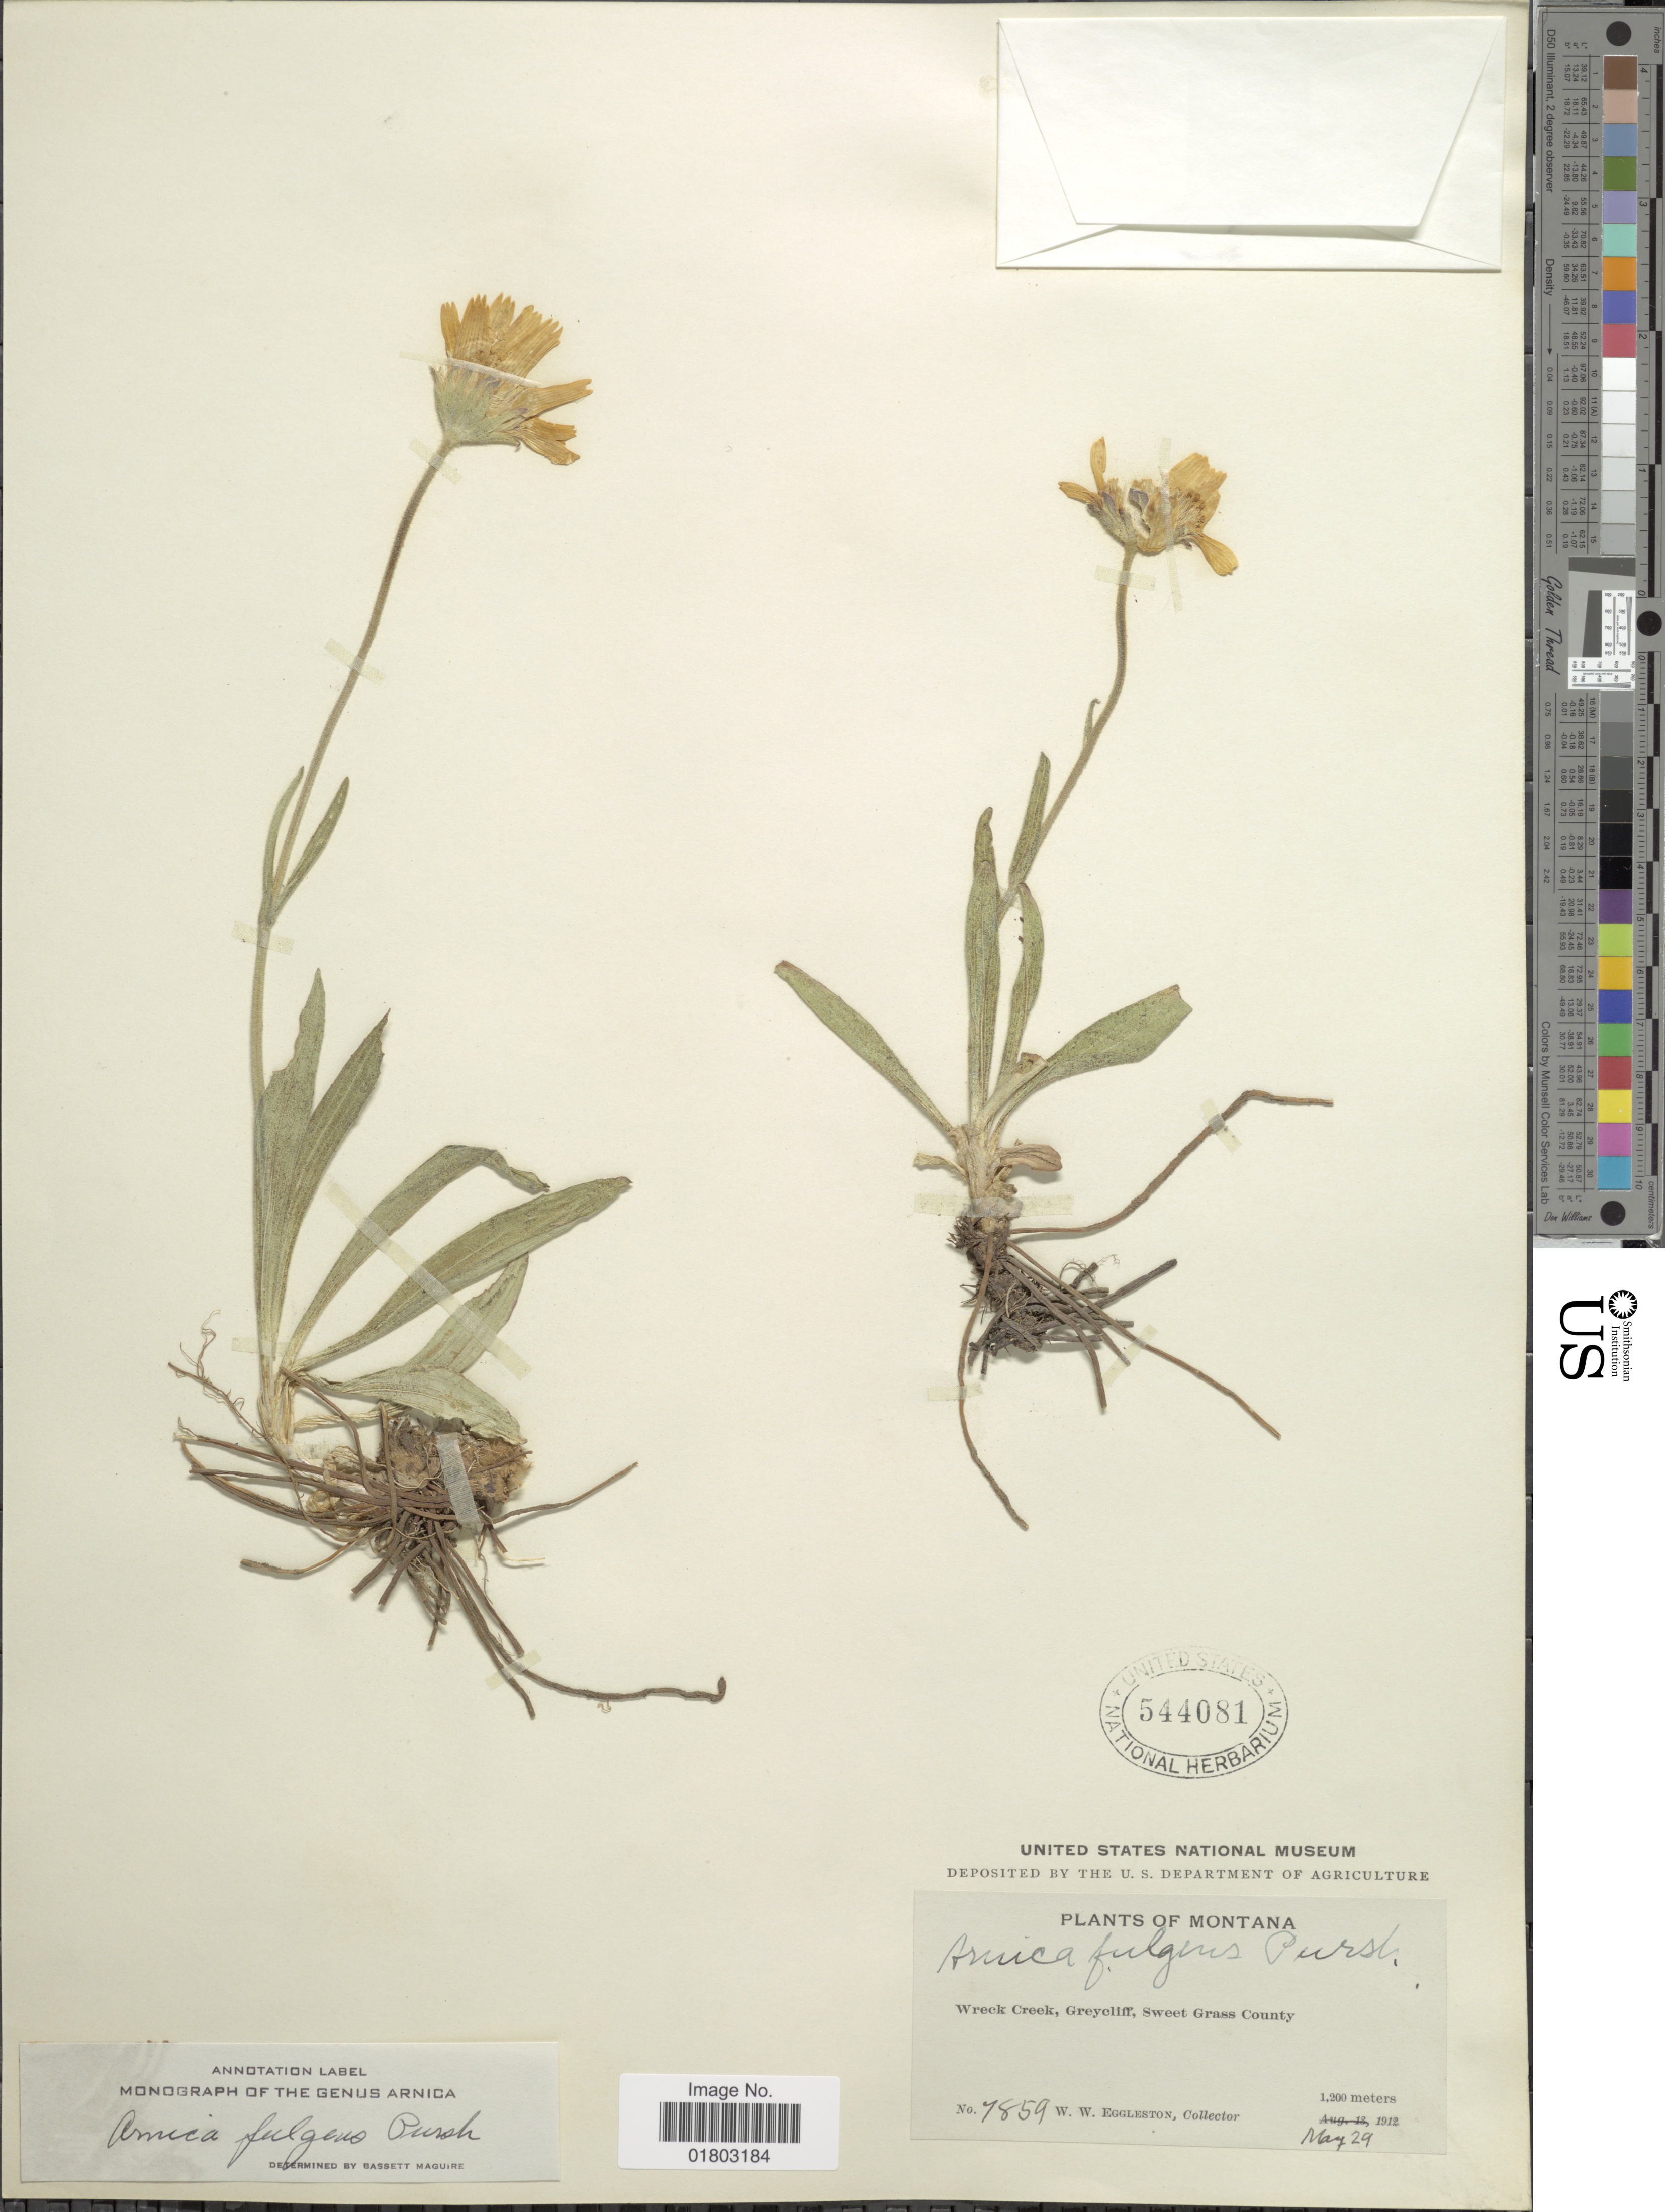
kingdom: Plantae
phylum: Tracheophyta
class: Magnoliopsida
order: Asterales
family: Asteraceae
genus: Arnica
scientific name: Arnica fulgens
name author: Pursh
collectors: W. W. Eggleston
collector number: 7859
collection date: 1912-05-29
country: United States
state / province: Montana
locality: Wreck Creek, Greycliff, Sweet Grass County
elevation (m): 1200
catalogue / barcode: US 544081